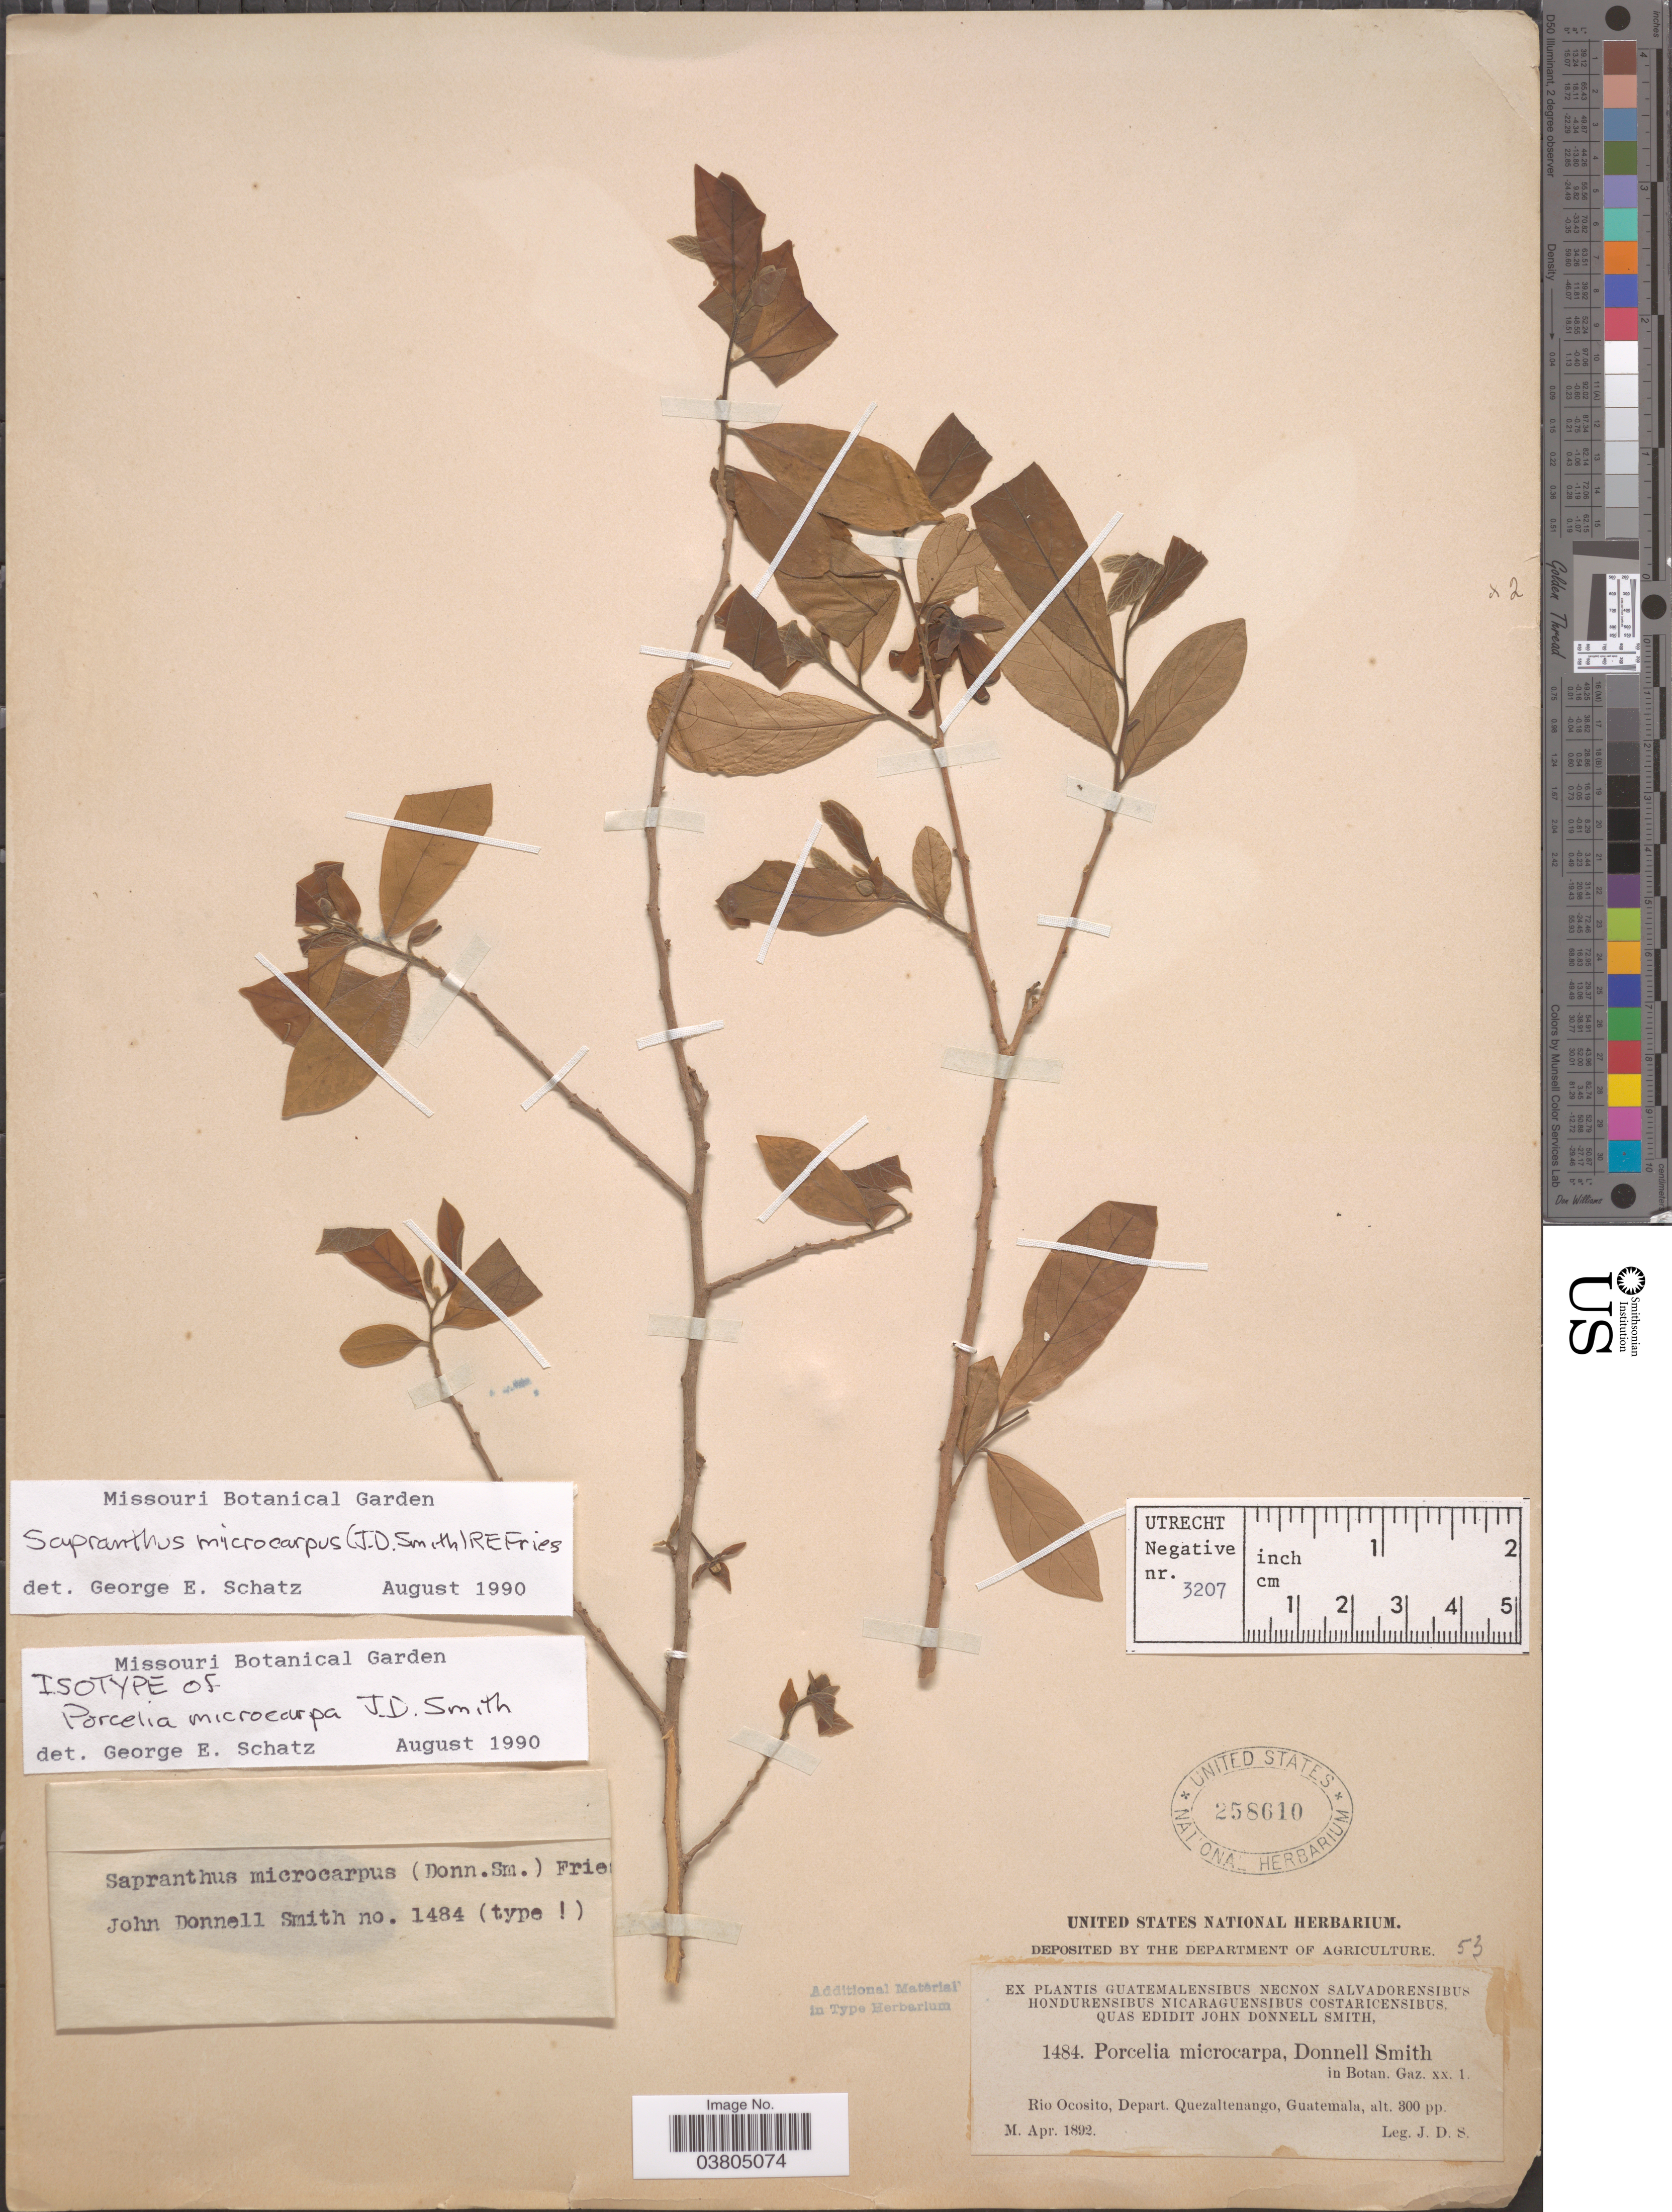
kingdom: Plantae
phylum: Tracheophyta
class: Magnoliopsida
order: Magnoliales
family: Annonaceae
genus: Sapranthus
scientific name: Sapranthus microcarpus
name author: (Donn. Sm.) R.E. Fr.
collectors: J. Donnell Smith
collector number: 1484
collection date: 1892-04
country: Guatemala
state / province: Quetzaltenango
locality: Rio Ocosito, Depart. Quezaltenango.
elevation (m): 91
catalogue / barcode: US 258610